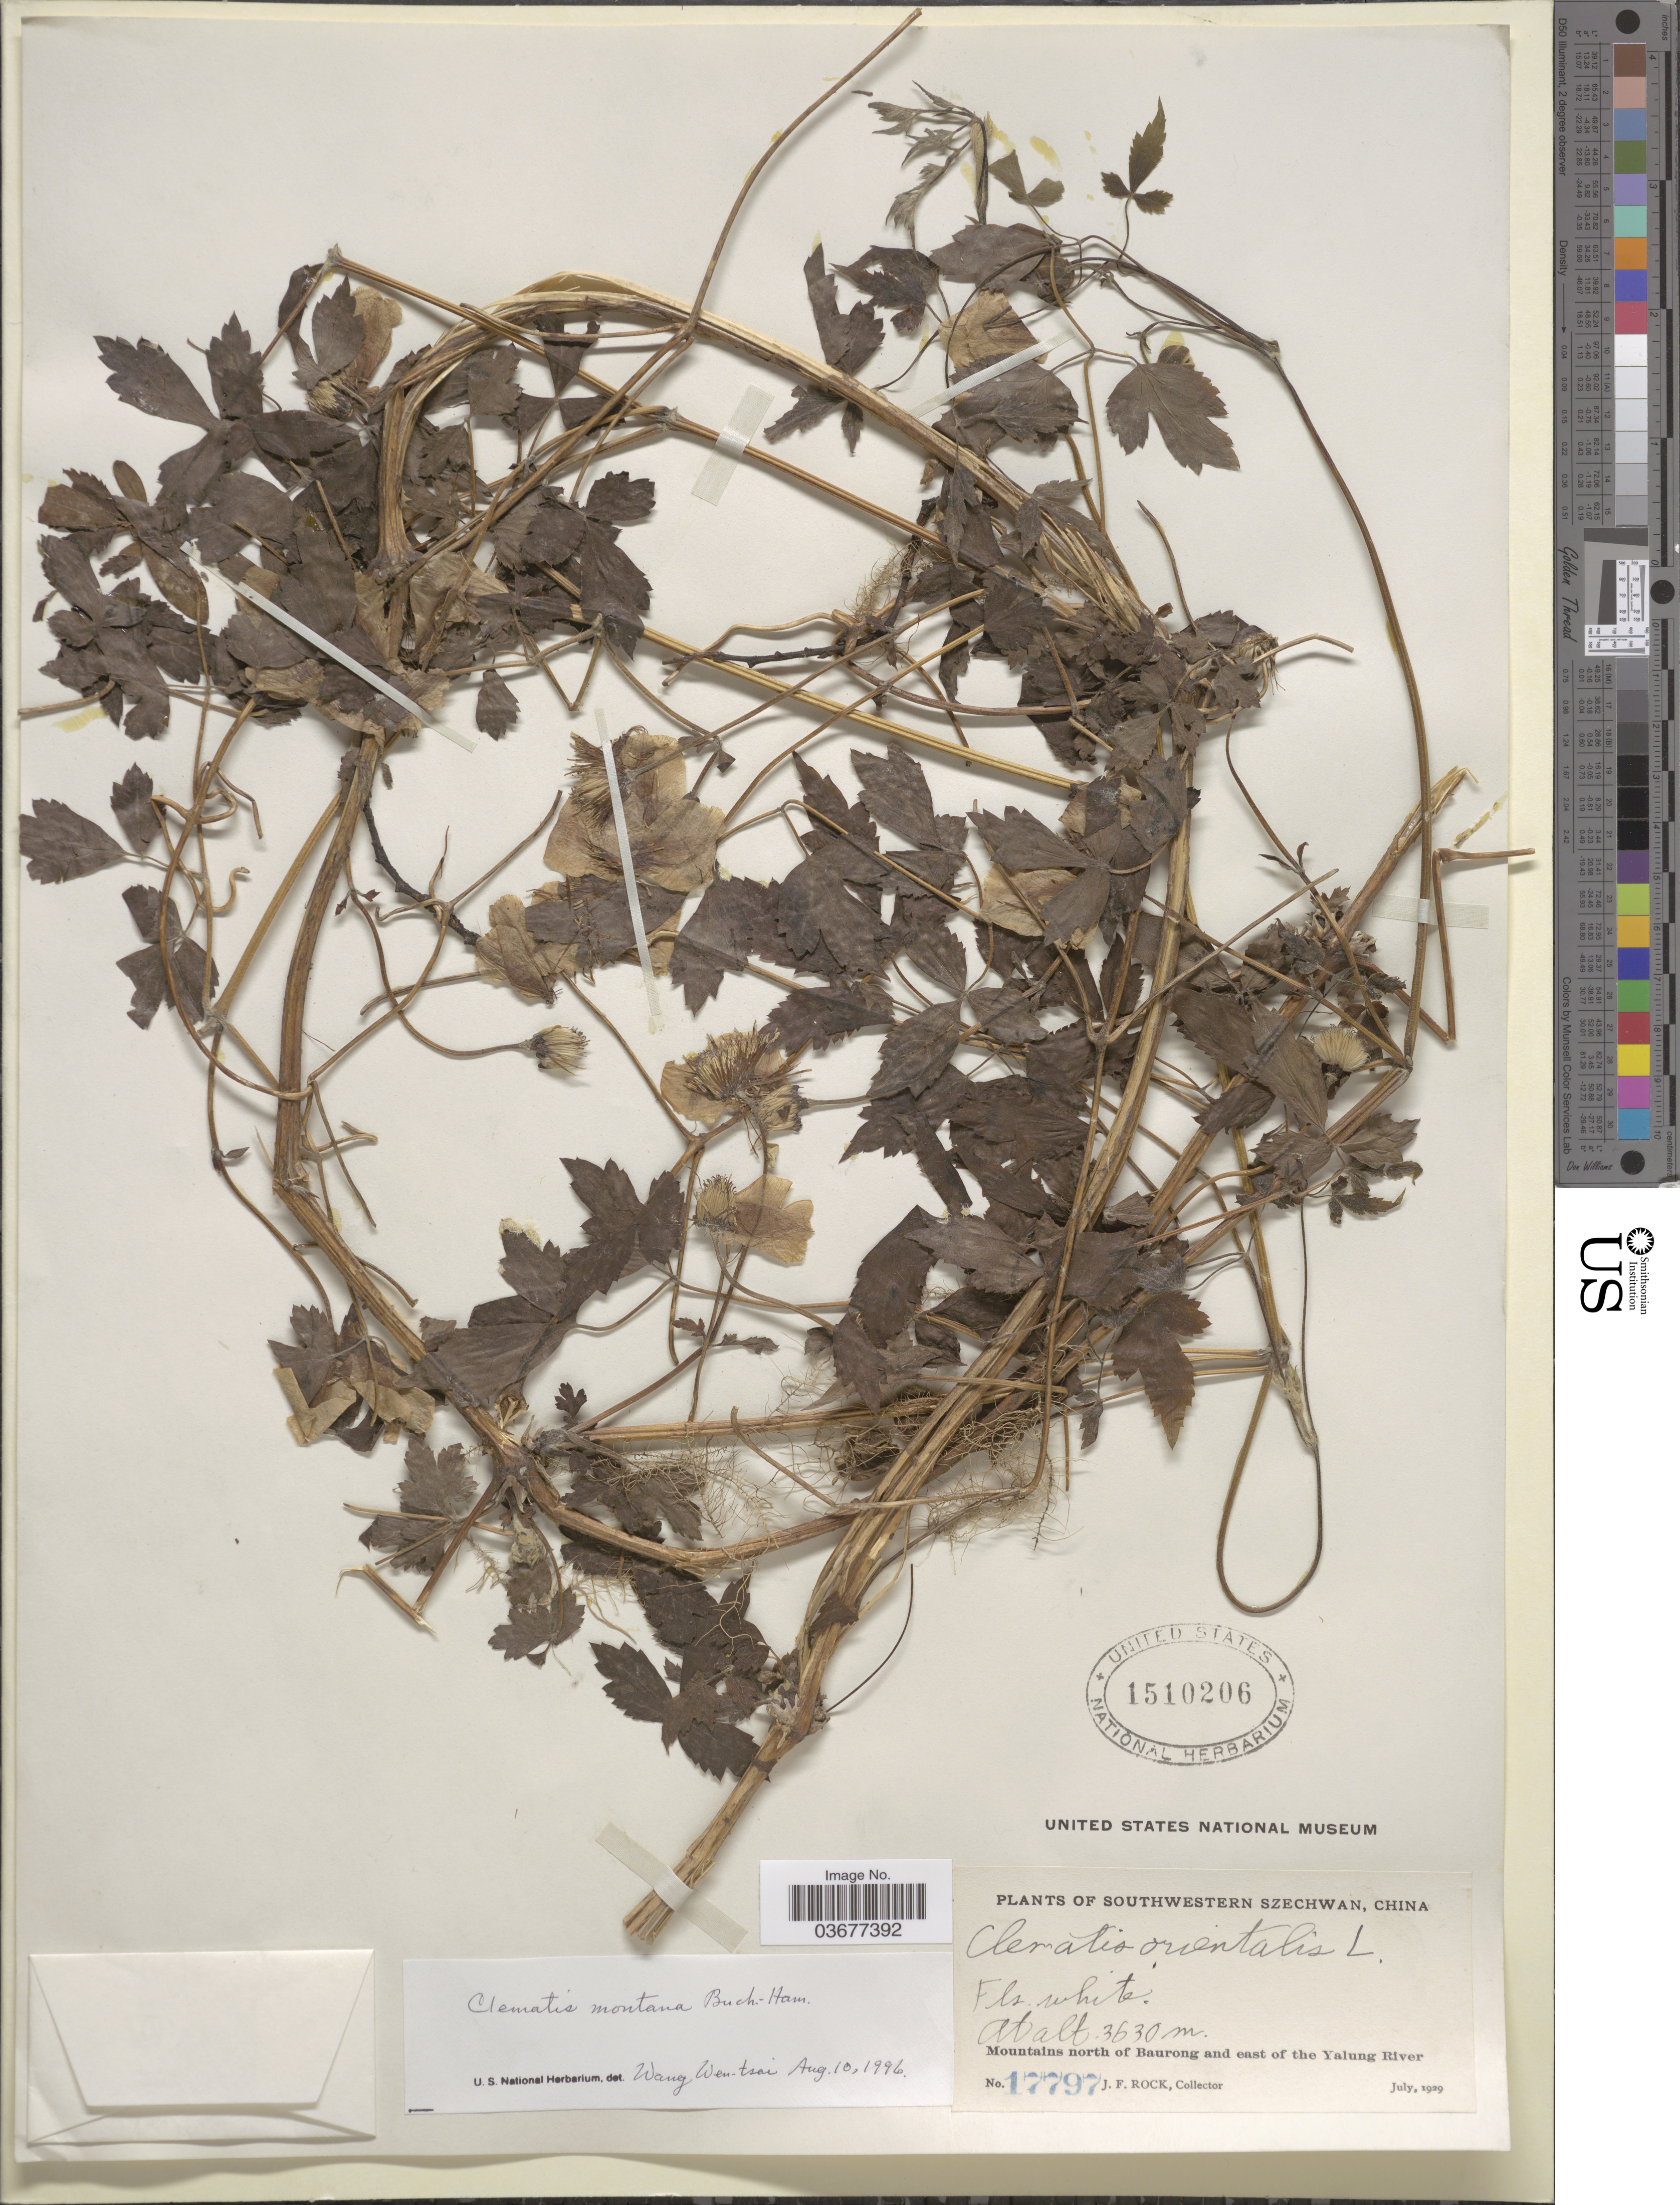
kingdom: Plantae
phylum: Tracheophyta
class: Magnoliopsida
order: Ranunculales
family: Ranunculaceae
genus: Clematis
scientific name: Clematis orientalis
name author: L.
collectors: J. Rock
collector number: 17797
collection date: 1929-07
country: China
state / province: Sichuan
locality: Southwestern Szechwan. Mountains north of Baurong and east of the Yalung River.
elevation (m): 3630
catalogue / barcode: US 1510206